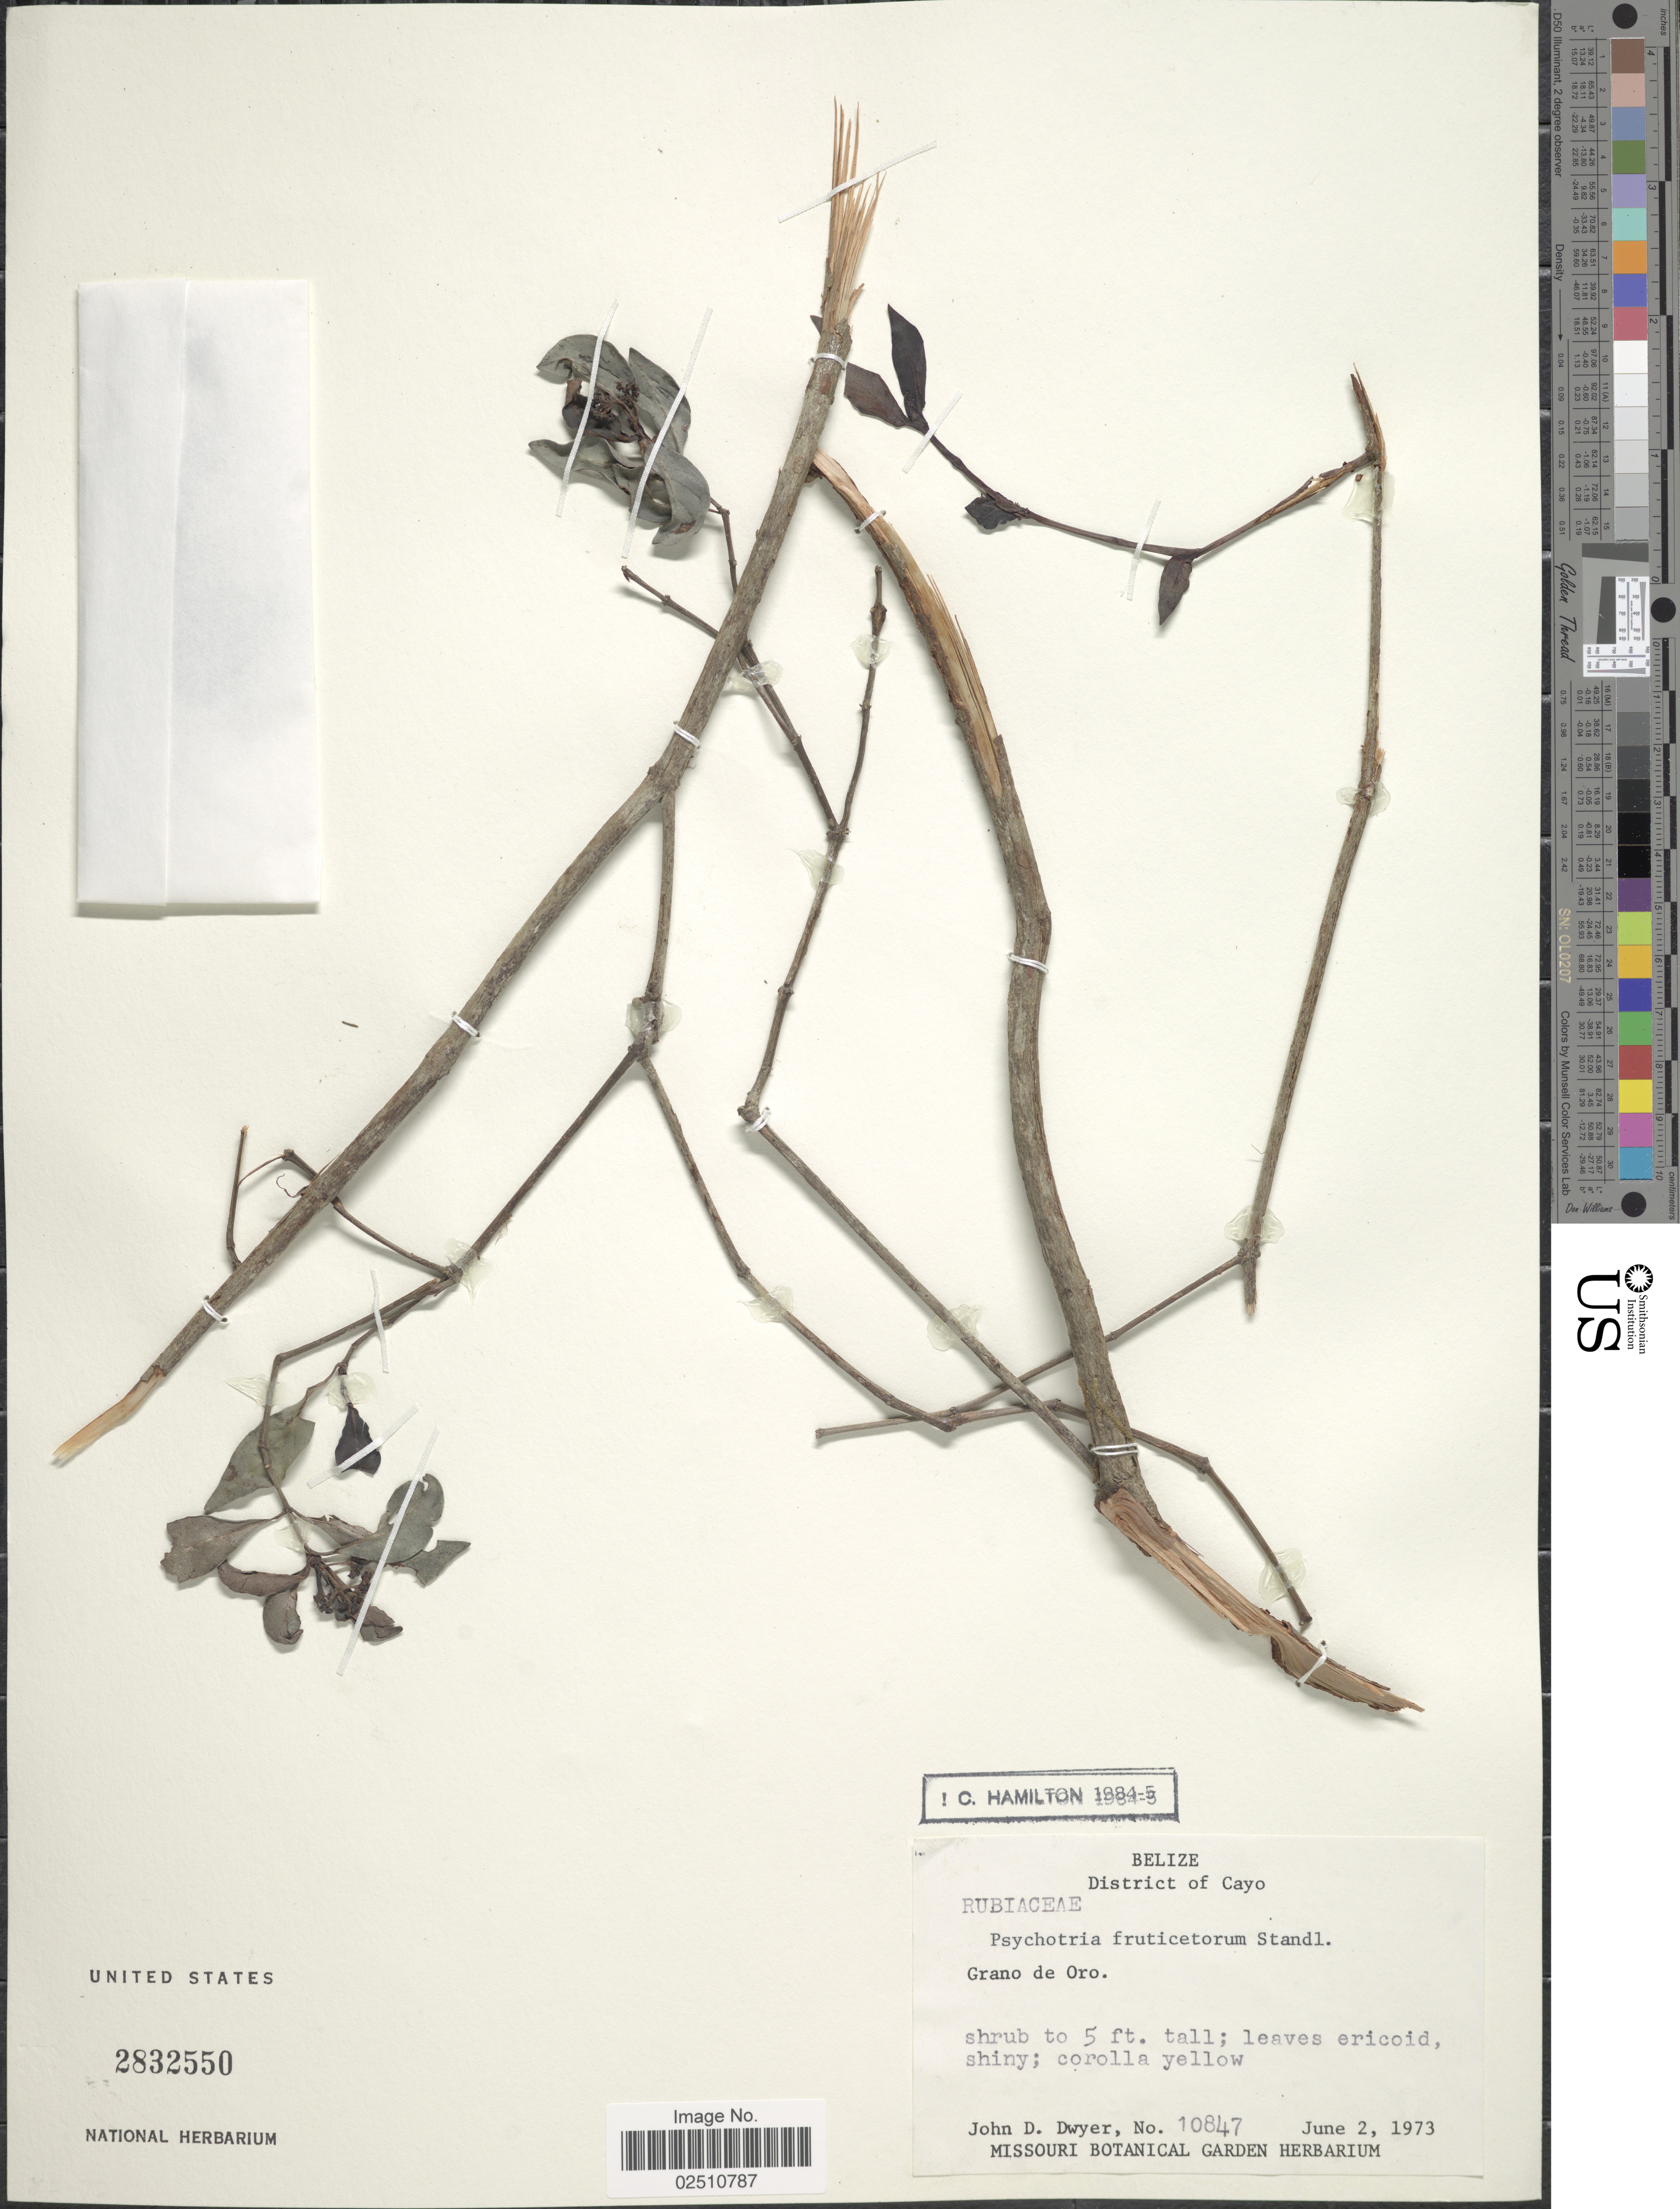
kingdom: Plantae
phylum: Tracheophyta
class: Magnoliopsida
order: Gentianales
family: Rubiaceae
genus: Psychotria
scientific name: Psychotria fruticetorum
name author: Standl.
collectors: J. D. Dwyer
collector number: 10847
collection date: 1973-06-02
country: Belize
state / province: Cayo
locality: Grano de Oro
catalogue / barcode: US 2832550